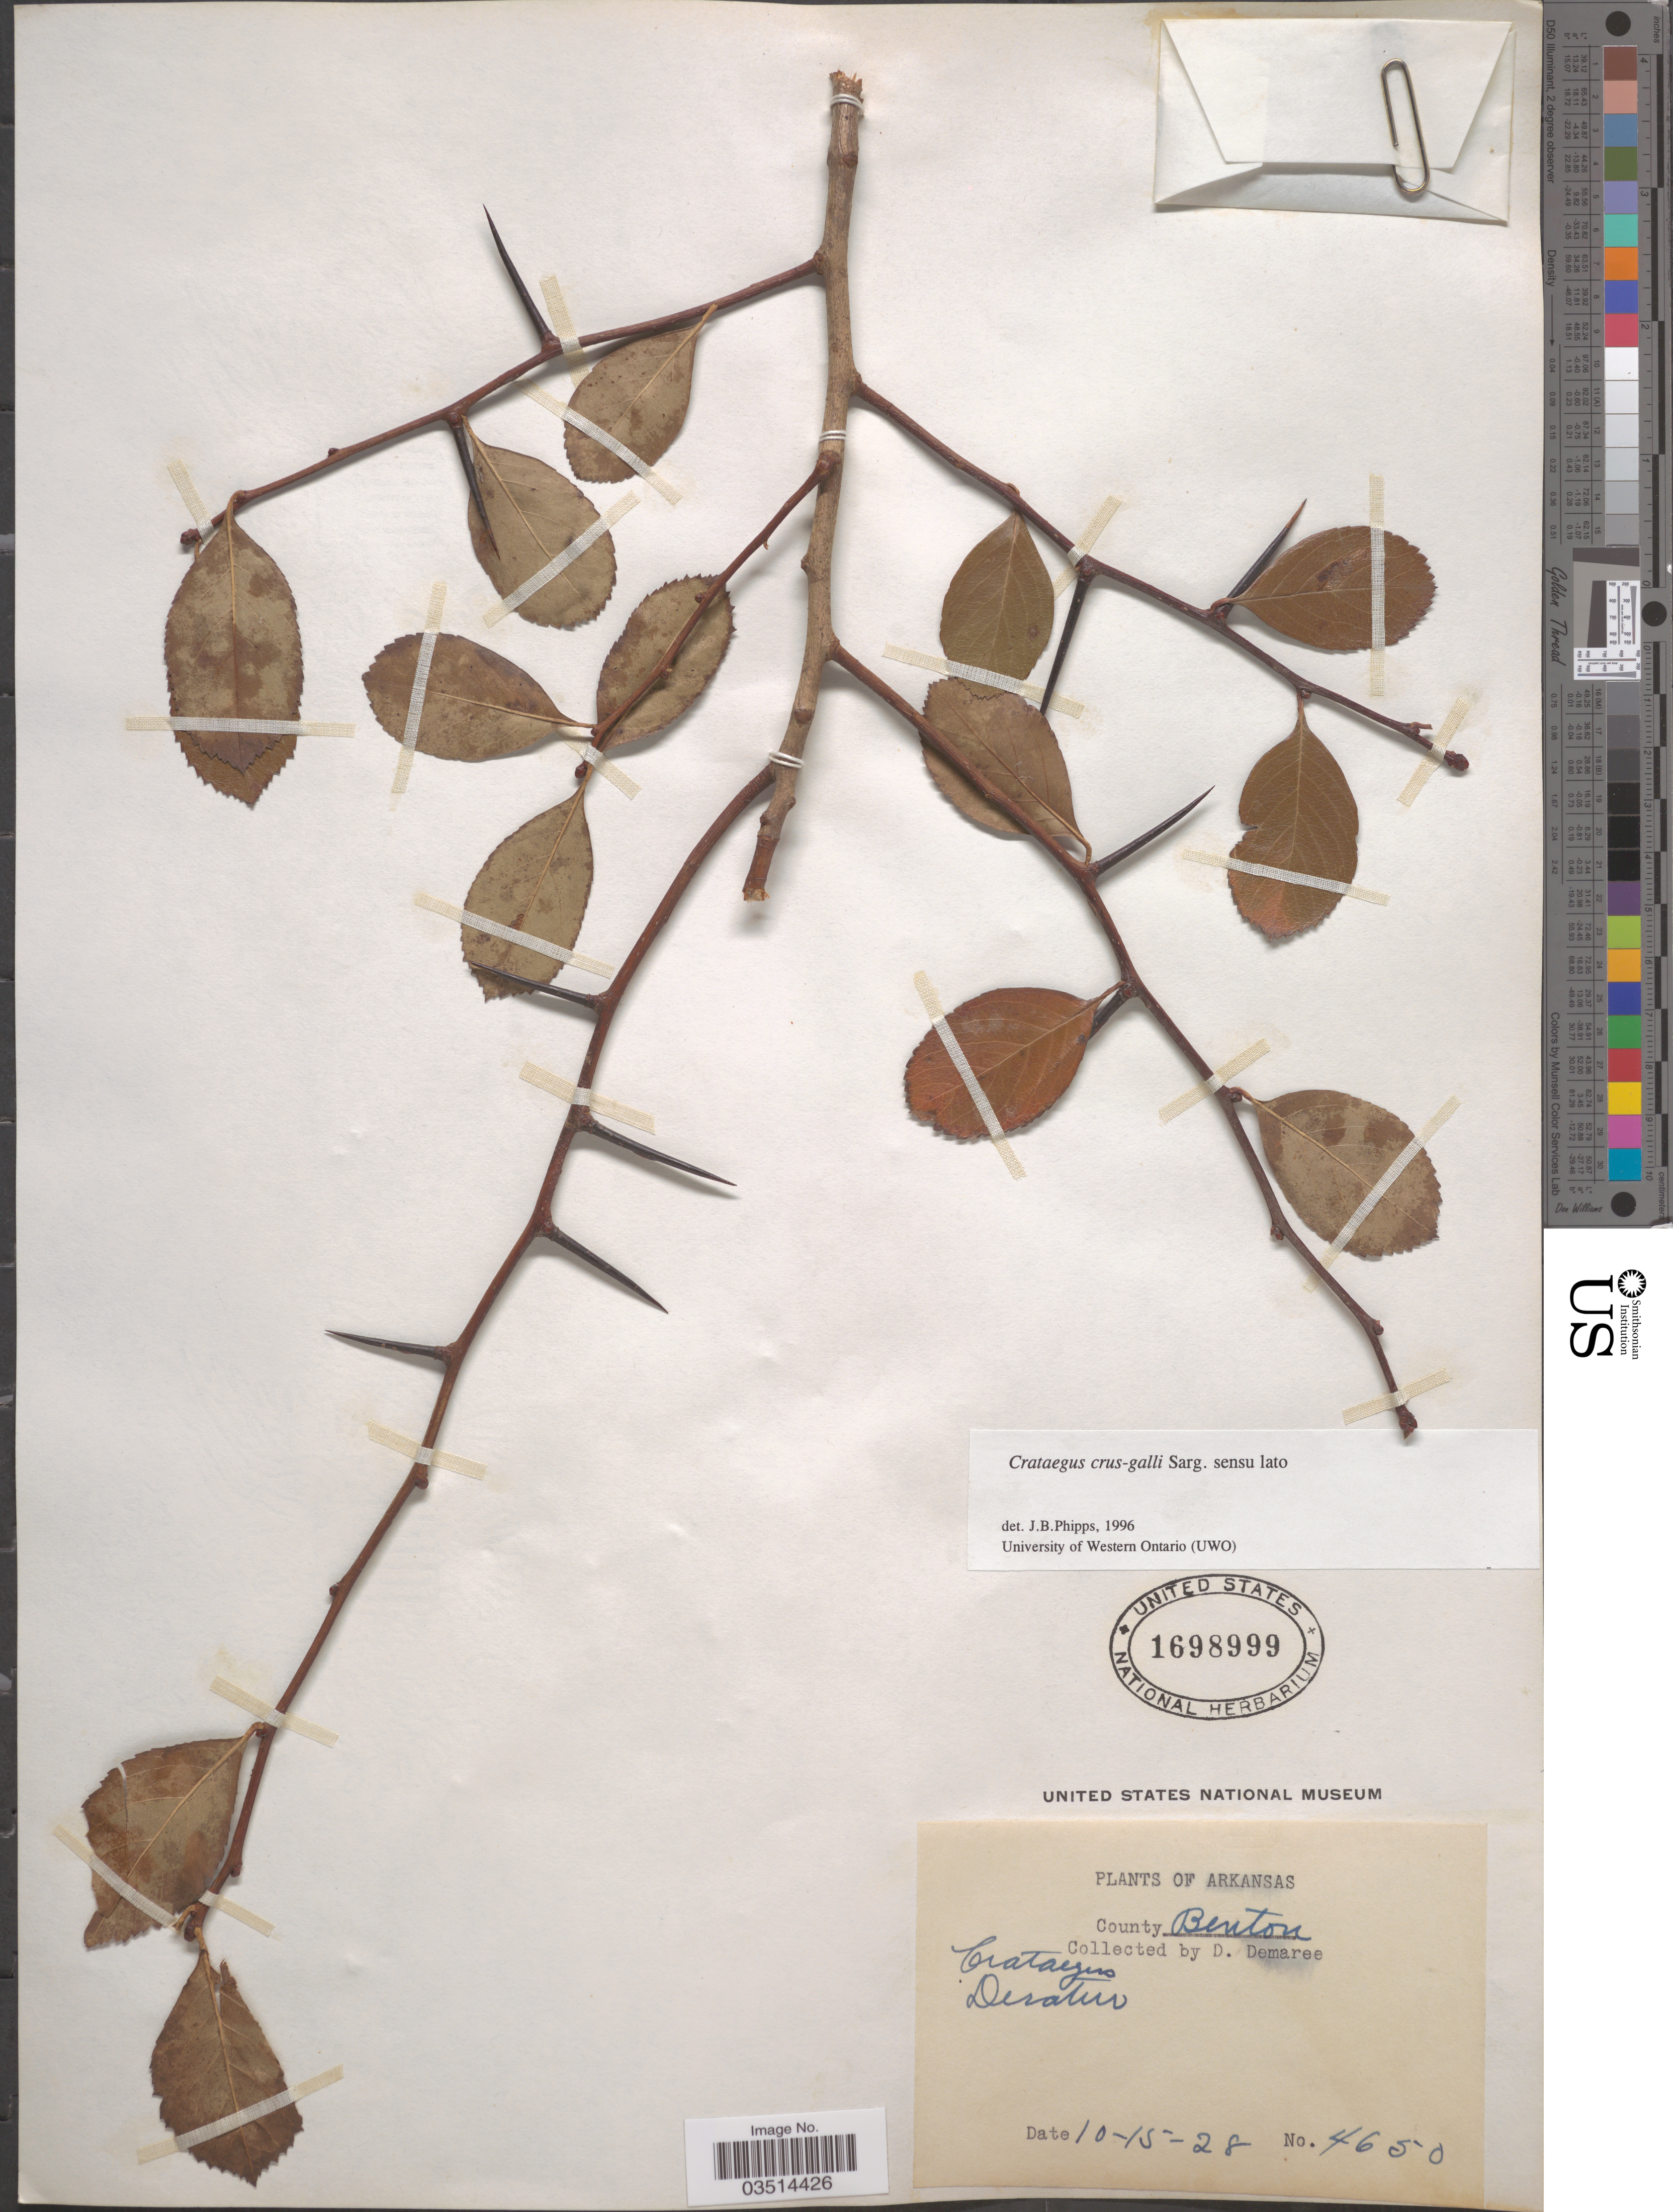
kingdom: Plantae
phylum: Tracheophyta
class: Magnoliopsida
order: Rosales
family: Rosaceae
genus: Crataegus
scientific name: Crataegus crus-galli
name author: L.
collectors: D. Demaree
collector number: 4650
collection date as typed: Transcribed d/m/y: 15/10/28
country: United States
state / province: Arkansas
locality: County Benton. Decatur.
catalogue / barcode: US 1698999